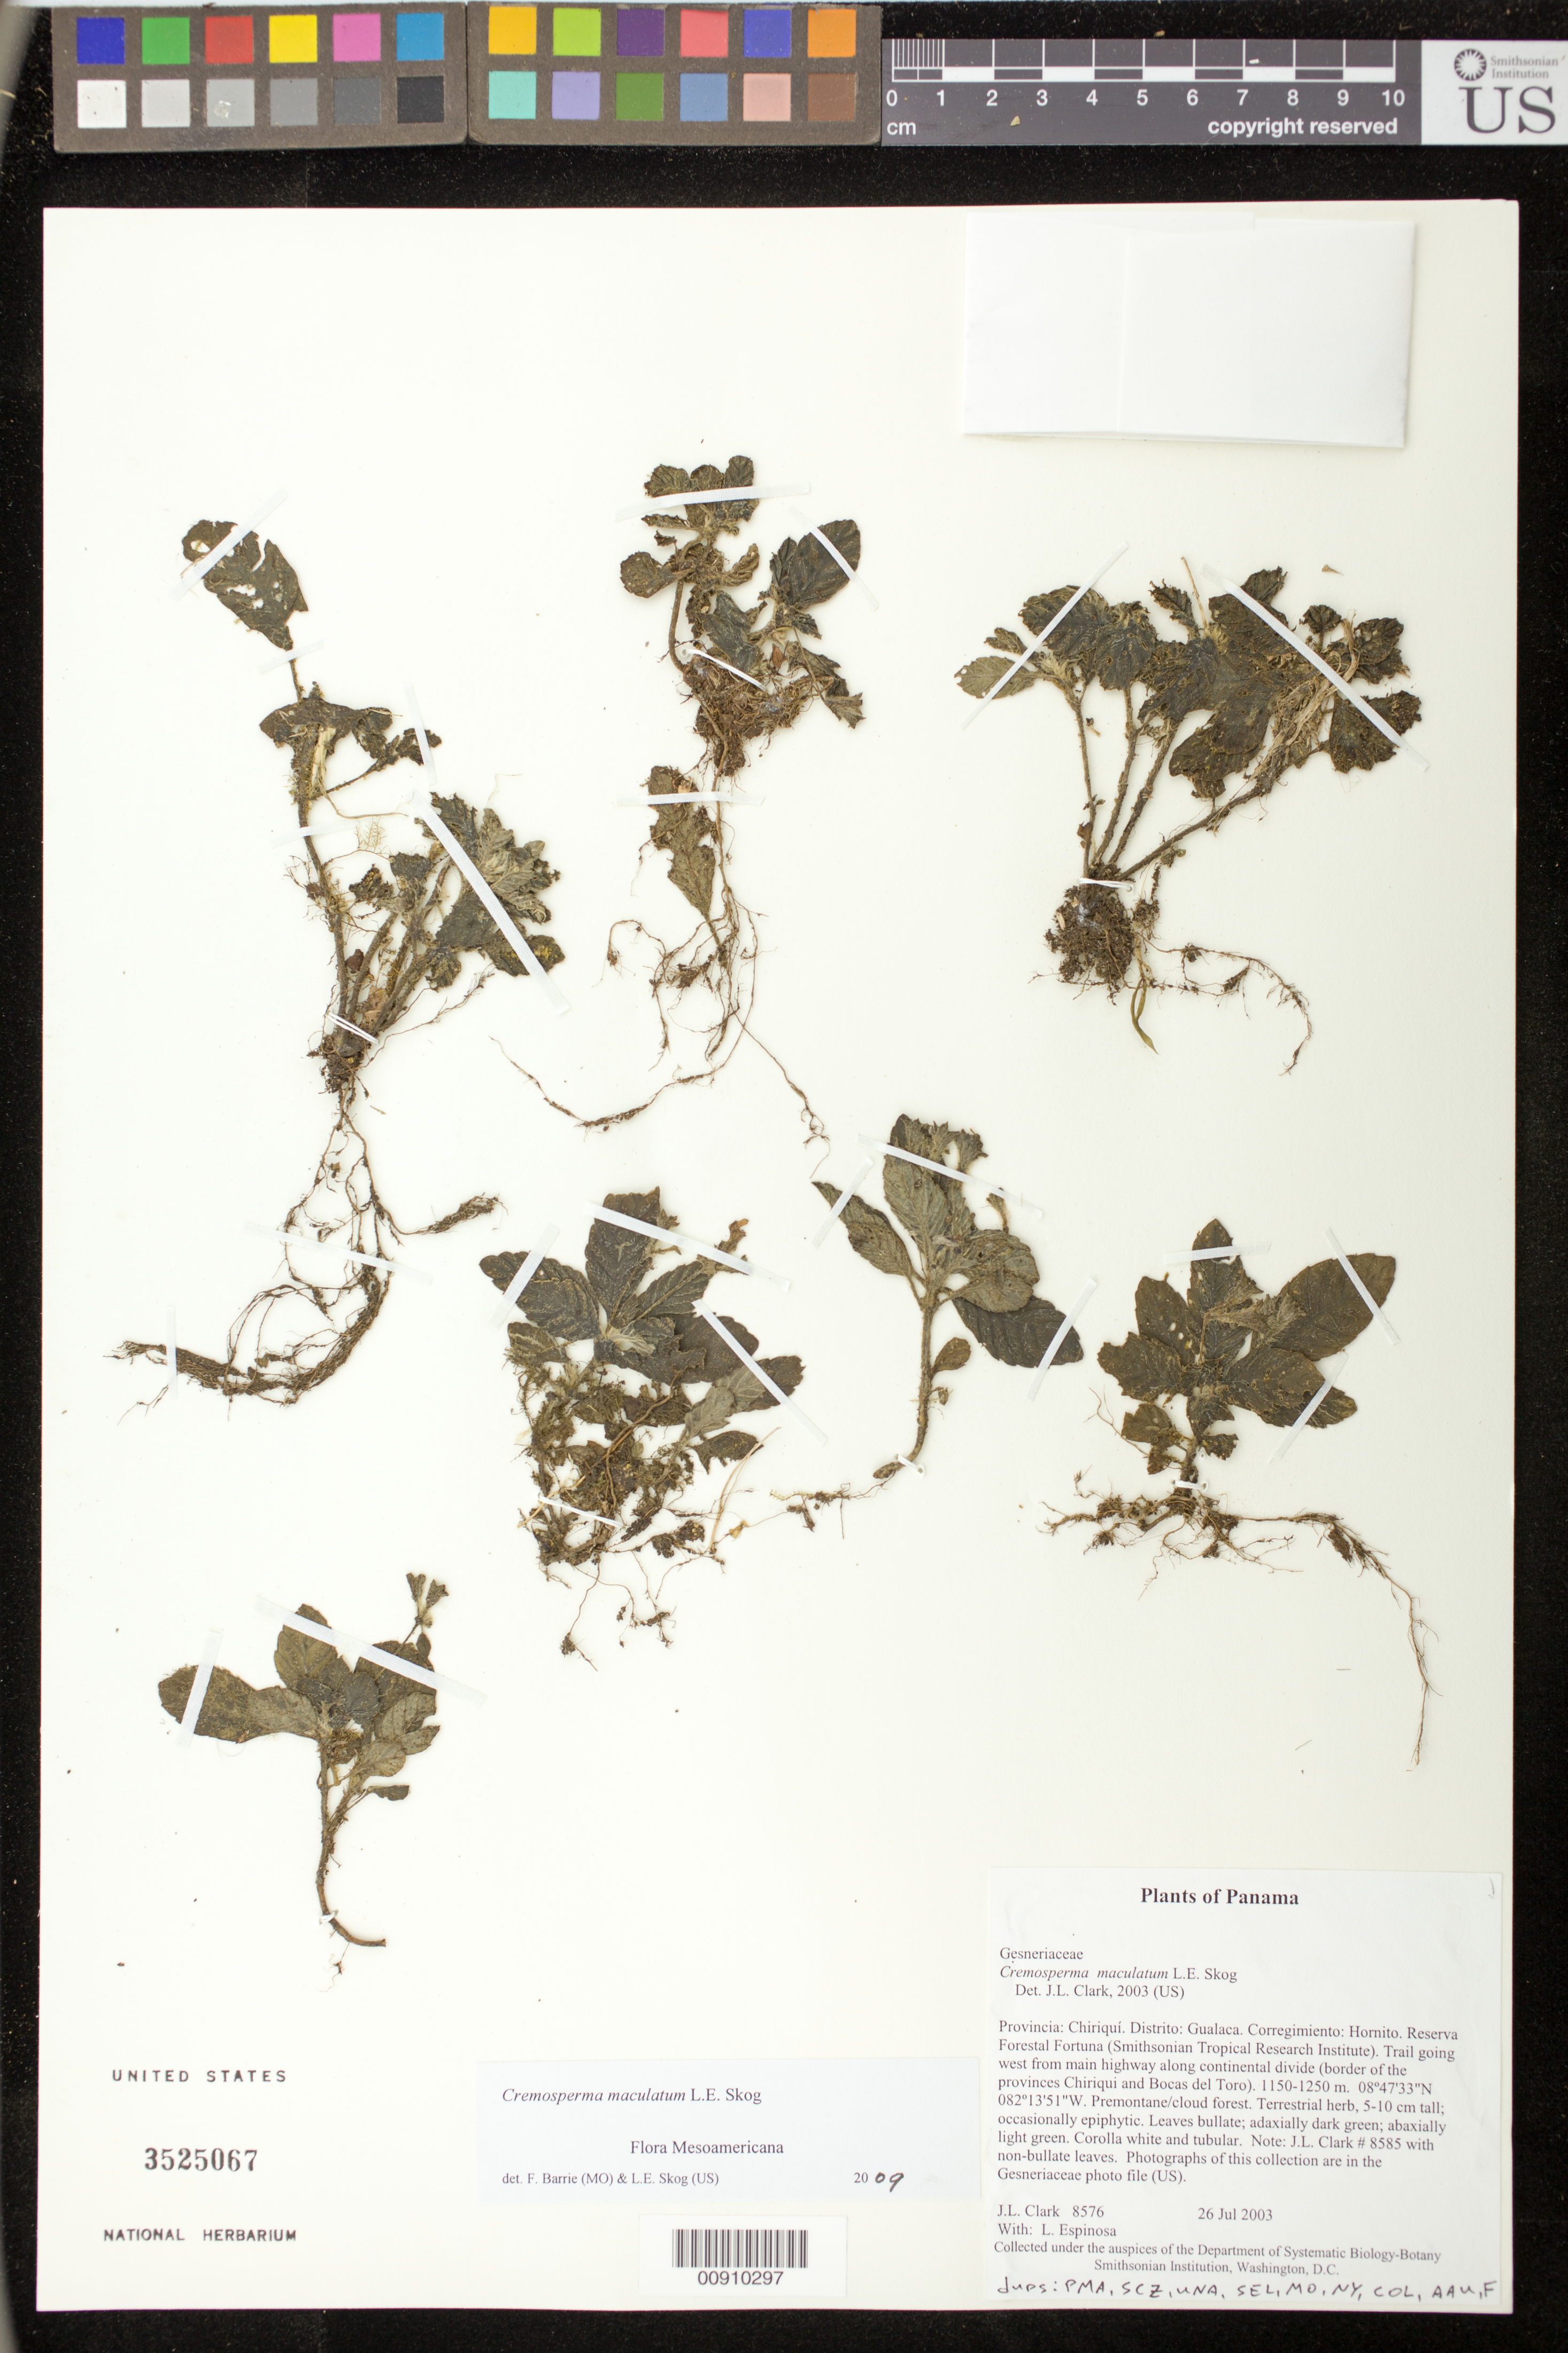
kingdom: Plantae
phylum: Tracheophyta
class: Magnoliopsida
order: Lamiales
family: Gesneriaceae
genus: Cremosperma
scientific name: Cremosperma maculatum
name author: L.E. Skog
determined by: Clark, J. L., (SEL), The Marie Selby Botanical Garden (UNITED STATES)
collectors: J. L. Clark & L. Espinosa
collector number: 8576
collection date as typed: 26 Jul 2003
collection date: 2003-07-26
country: Panama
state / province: Chiriquí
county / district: Gualaca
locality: Gualaca. Corregimiento: Hornito. Reserva Forestal Fortuna (Smithsonian Tropical Research Institute). Trail going west from main highway along continental divide (border of the provinces Chiriqui and Bocas del Toro).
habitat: Premontane/cloud forest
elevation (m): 1150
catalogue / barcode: US 3525067